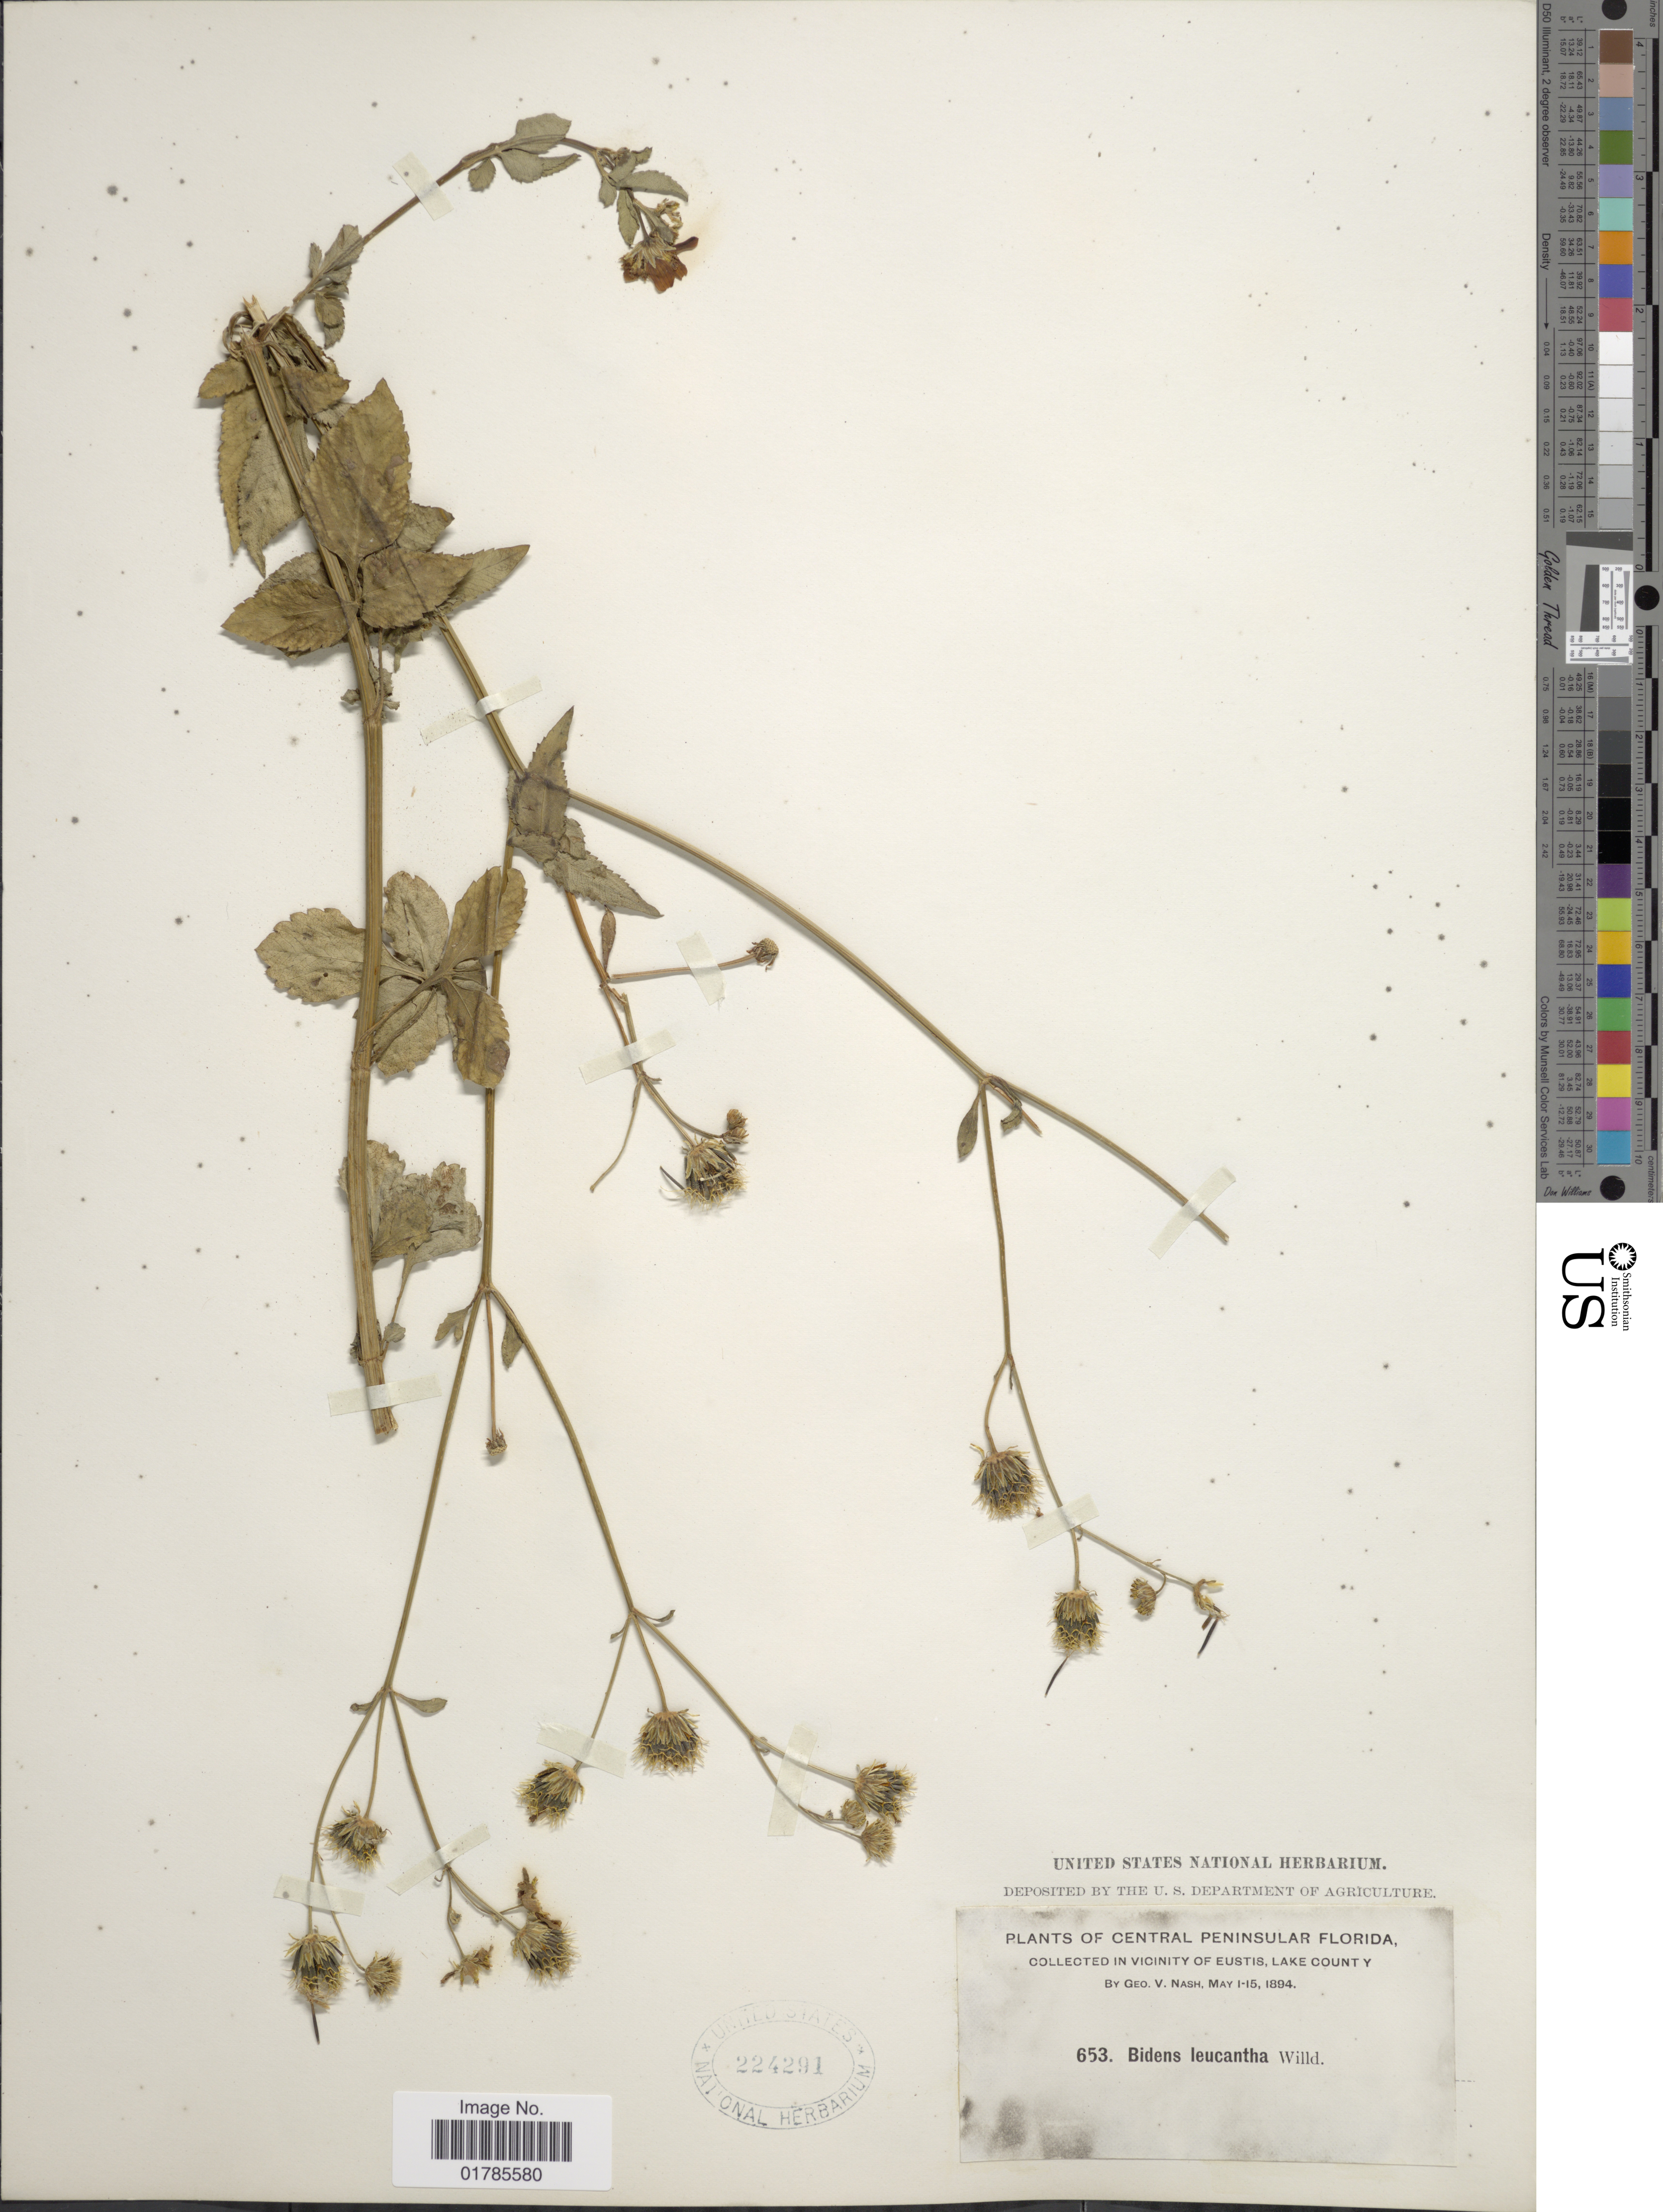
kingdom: Plantae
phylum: Tracheophyta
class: Magnoliopsida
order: Asterales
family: Asteraceae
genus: Bidens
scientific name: Bidens alba var. radiata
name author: (Sch. Bip.) R.E. Ballard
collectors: G. V. Nash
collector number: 653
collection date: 1894-05-01/1894-05-15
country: United States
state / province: Florida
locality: Central Peninsular Florida, in vicinity of Eustis, Lake County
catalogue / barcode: US 224291